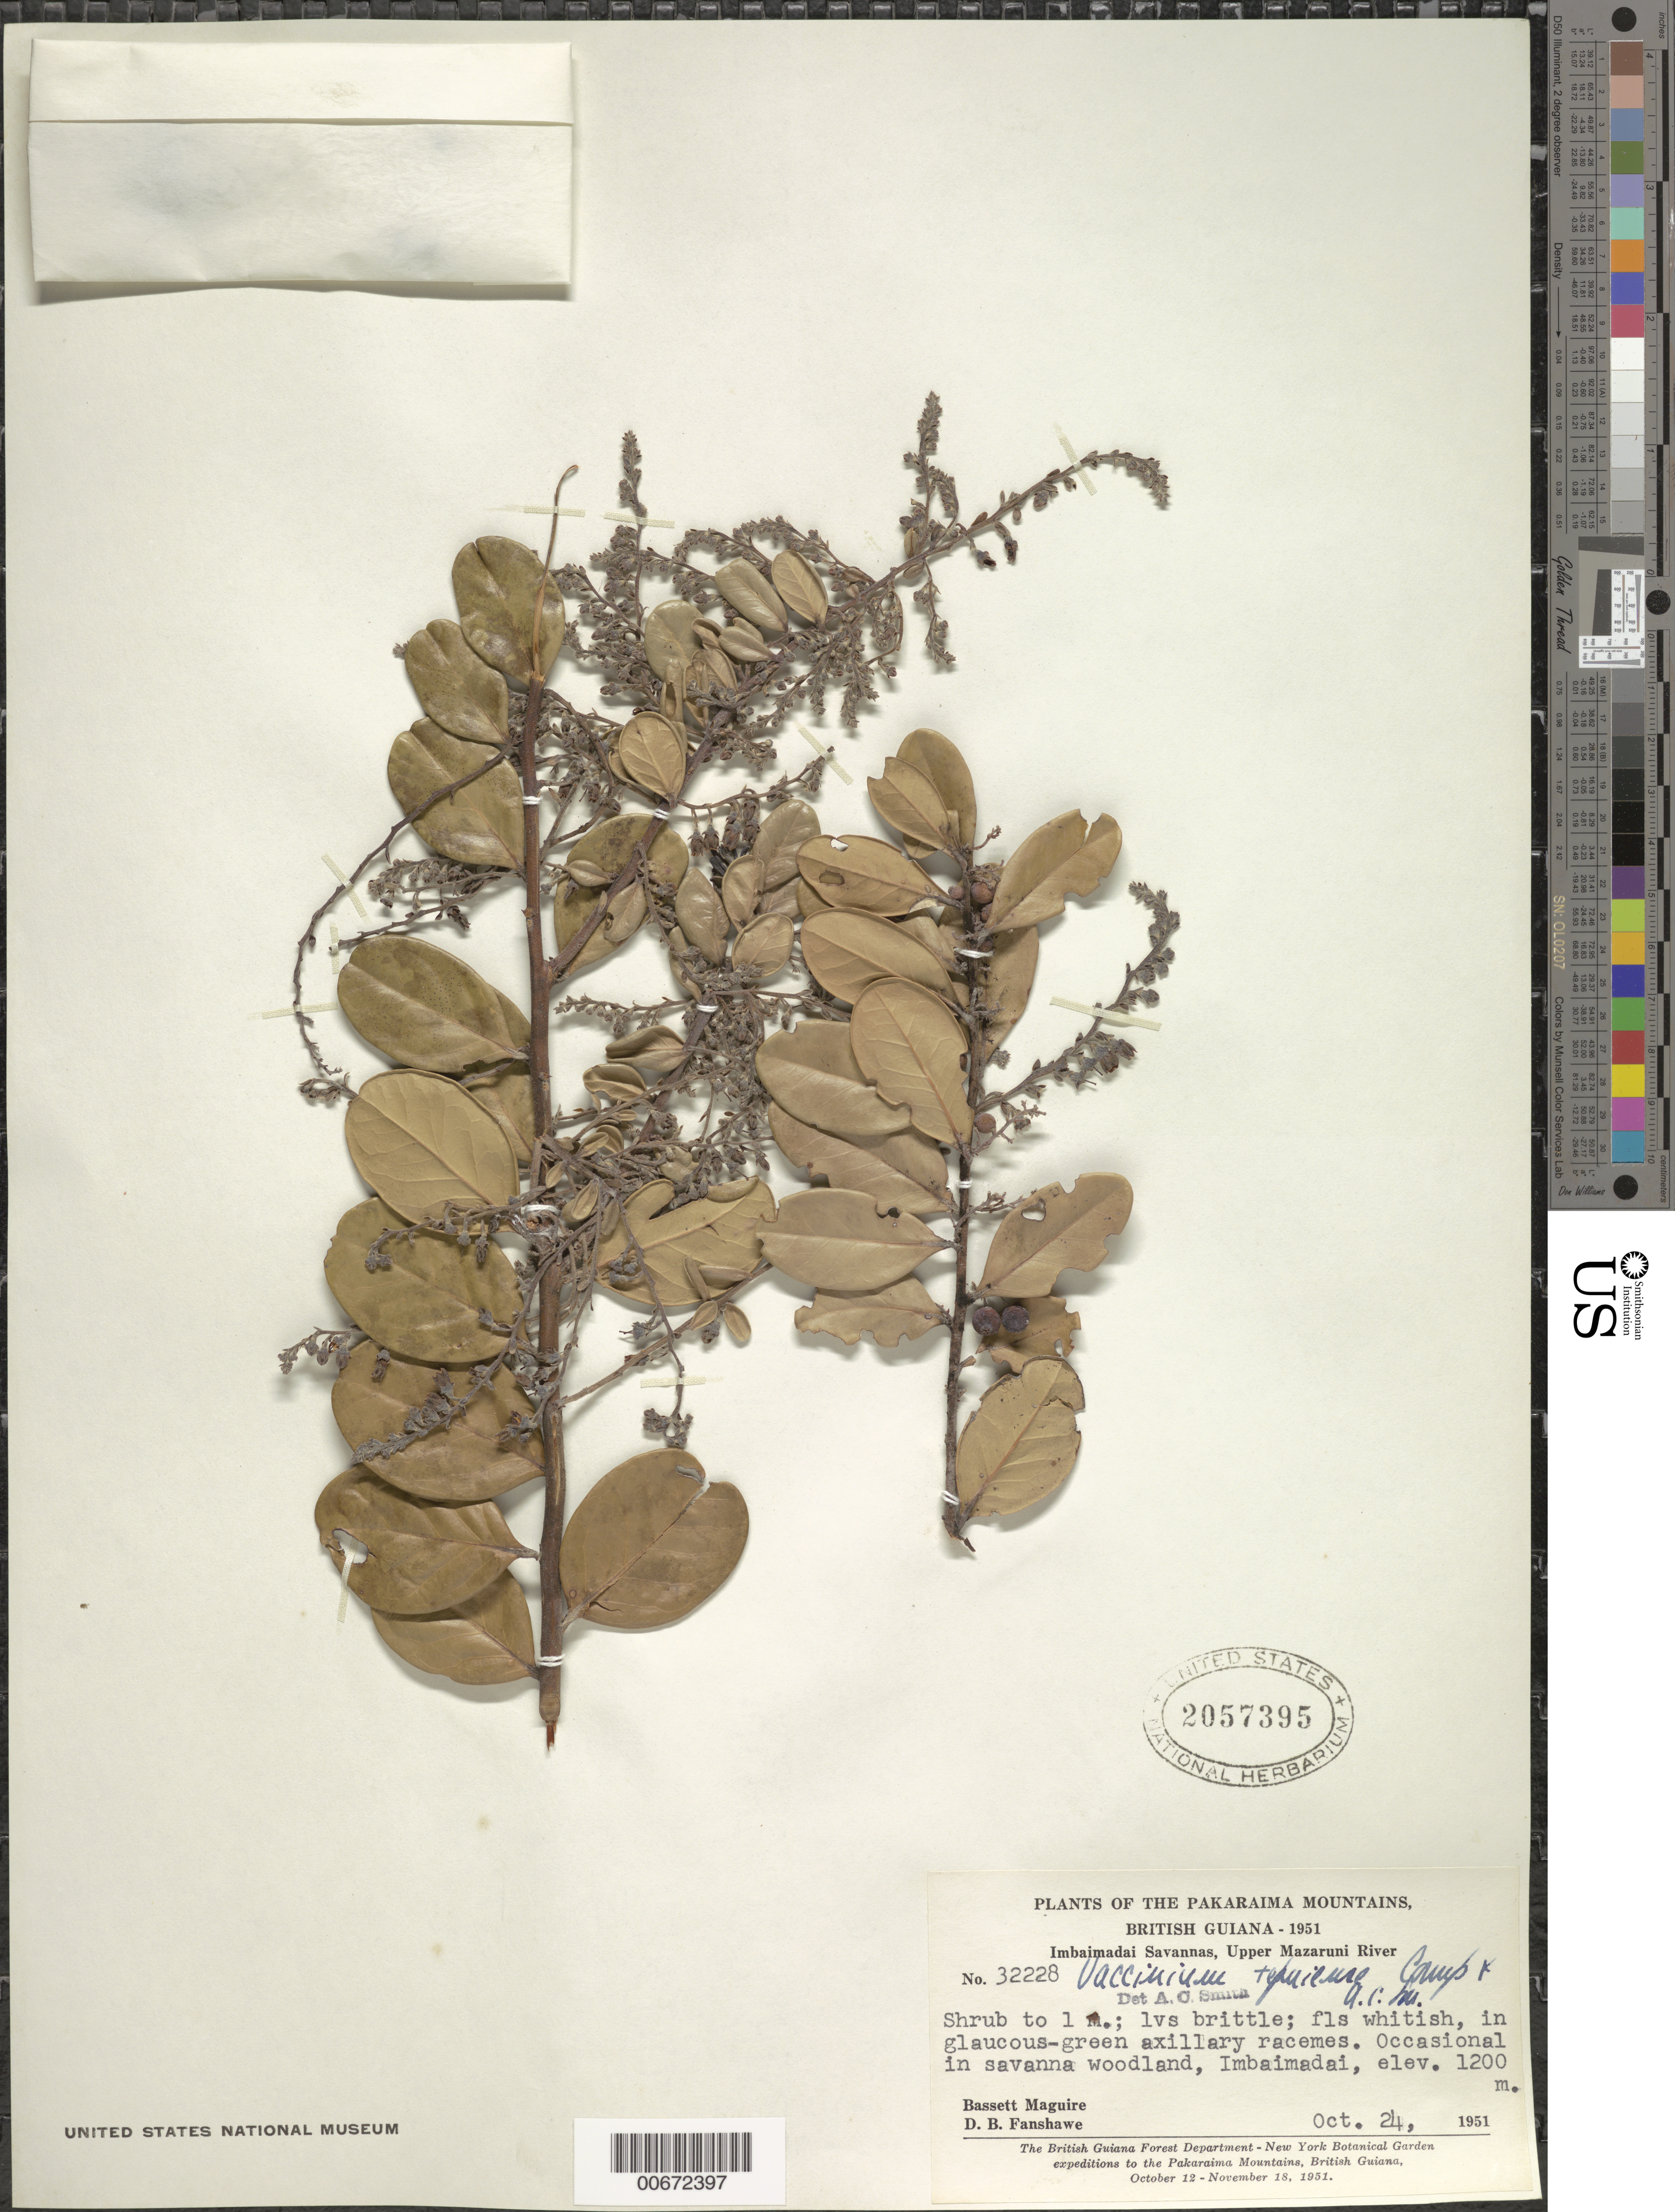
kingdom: Plantae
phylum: Tracheophyta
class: Magnoliopsida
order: Ericales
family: Ericaceae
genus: Vaccinium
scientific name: Vaccinium tepuiense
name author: Camp & A.C. Sm.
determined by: Smith, A. C.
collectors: B. Maguire & D. B. Fanshawe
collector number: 32228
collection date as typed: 24-Oct-51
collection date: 1951-10-24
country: Guyana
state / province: Cuyuni-Mazaruni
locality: Imbaimadai Savannas, Pakaraima Mts., Upper Mazaruni River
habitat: Savanna woodland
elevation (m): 1200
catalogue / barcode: US 2057395